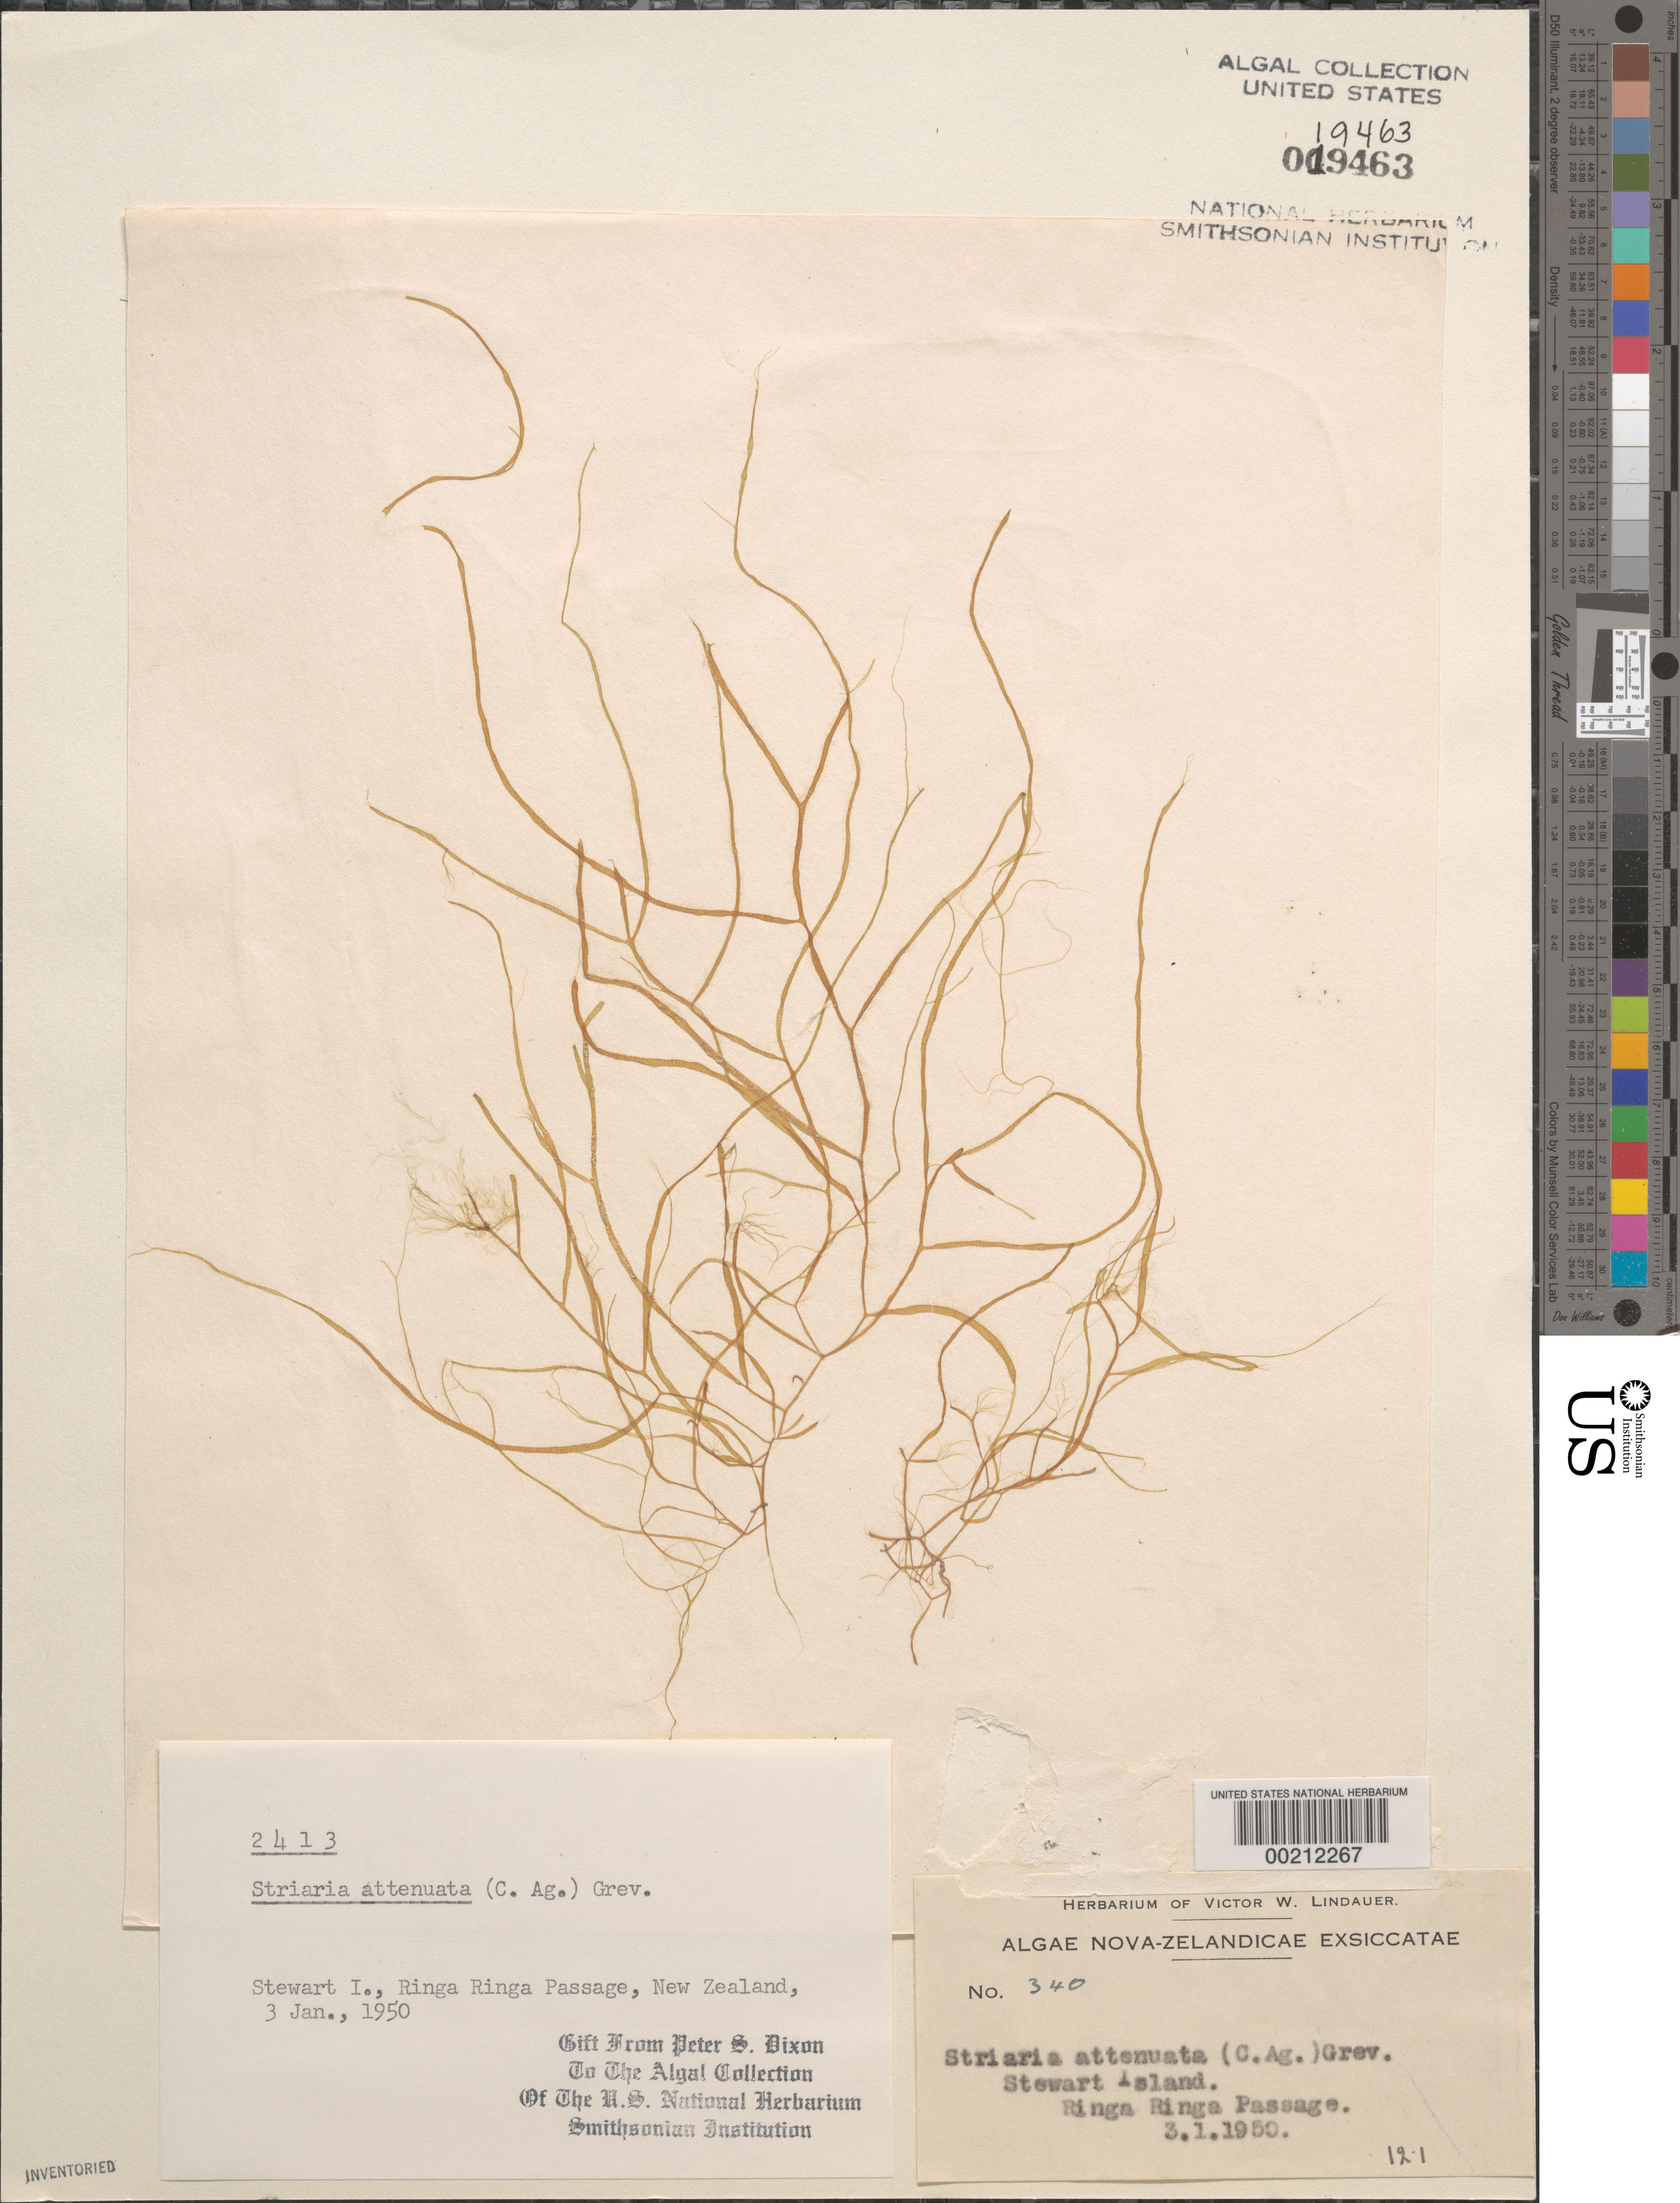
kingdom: Chromista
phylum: Ochrophyta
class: Phaeophyceae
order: Dictyosiphonales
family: Striariaceae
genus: Striaria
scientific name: Striaria attenuata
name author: (Grev.) Grev.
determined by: Dixon, P. S.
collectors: V. Lindauer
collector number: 340 & PSD 2413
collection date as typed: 03 Jan 1950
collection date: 1950-01-03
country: New Zealand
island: Stewart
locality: Ringaringa passage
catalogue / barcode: US 19463